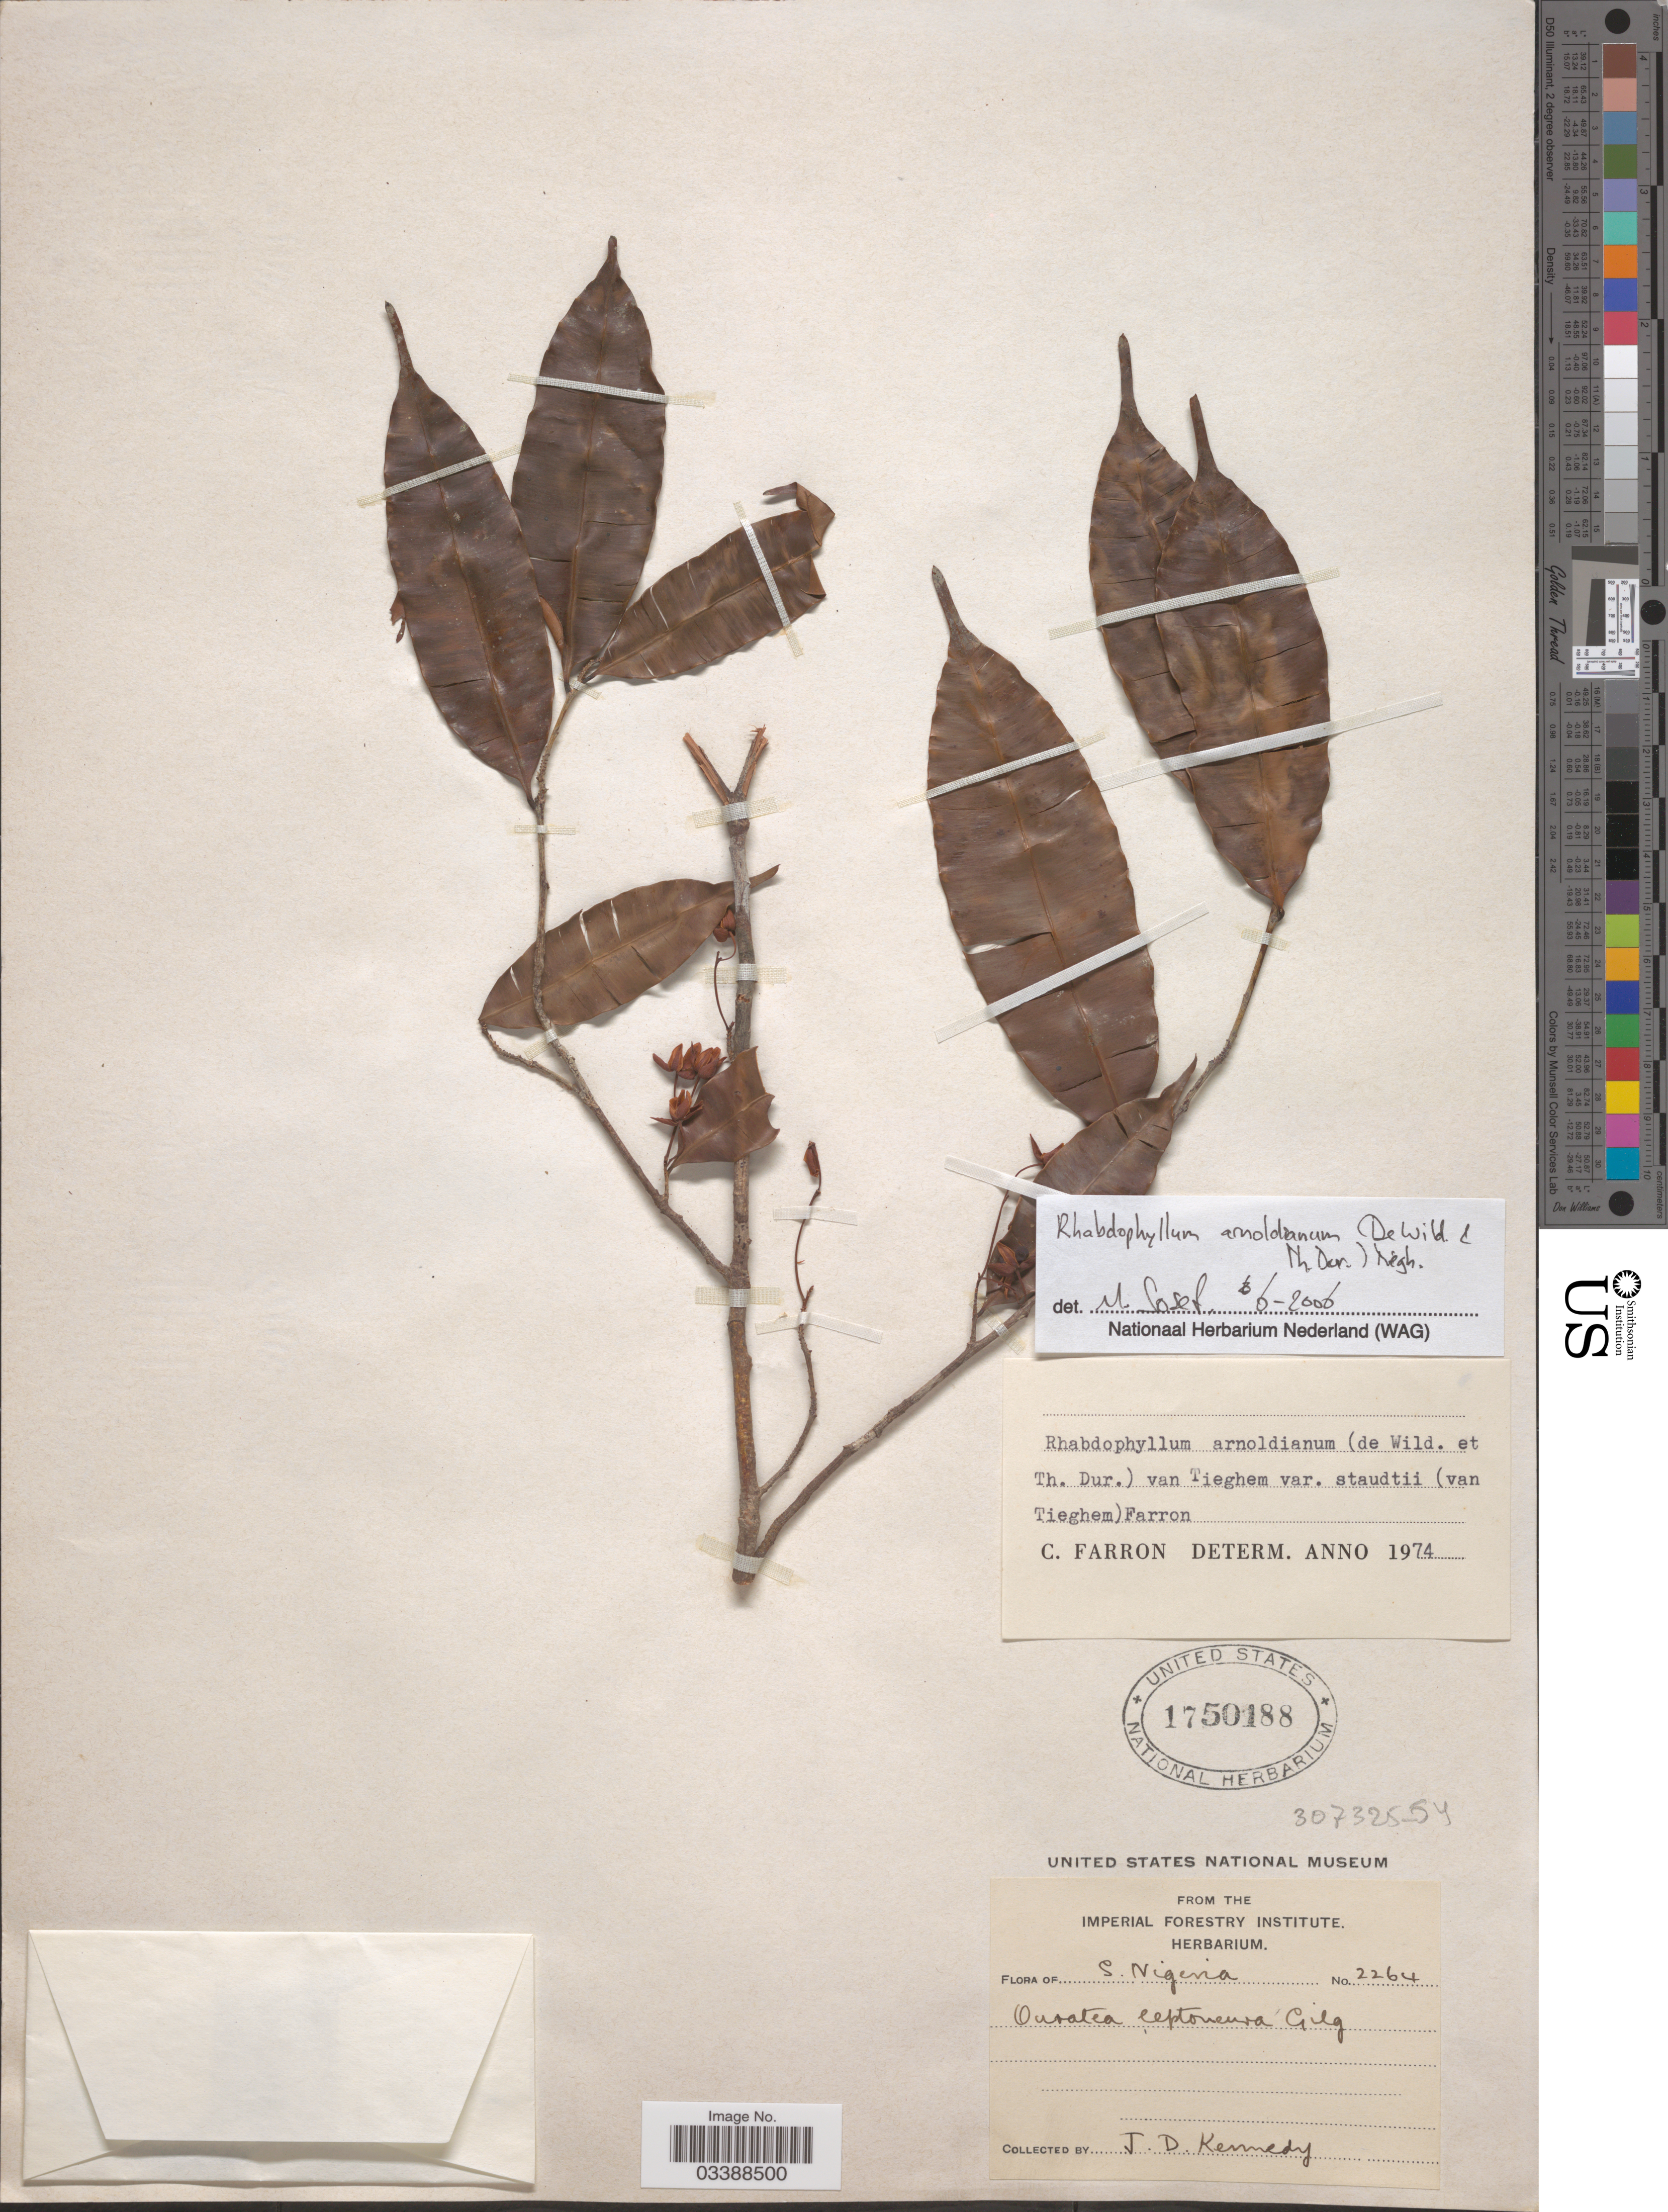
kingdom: Plantae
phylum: Tracheophyta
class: Magnoliopsida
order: Malpighiales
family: Ochnaceae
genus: Rhabdophyllum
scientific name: Rhabdophyllum arnoldianum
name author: (De Wild. & T. Durand) Tiegh.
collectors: J. D. Kennedy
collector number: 2264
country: Nigeria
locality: S. Nigeria.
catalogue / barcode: US 1750188